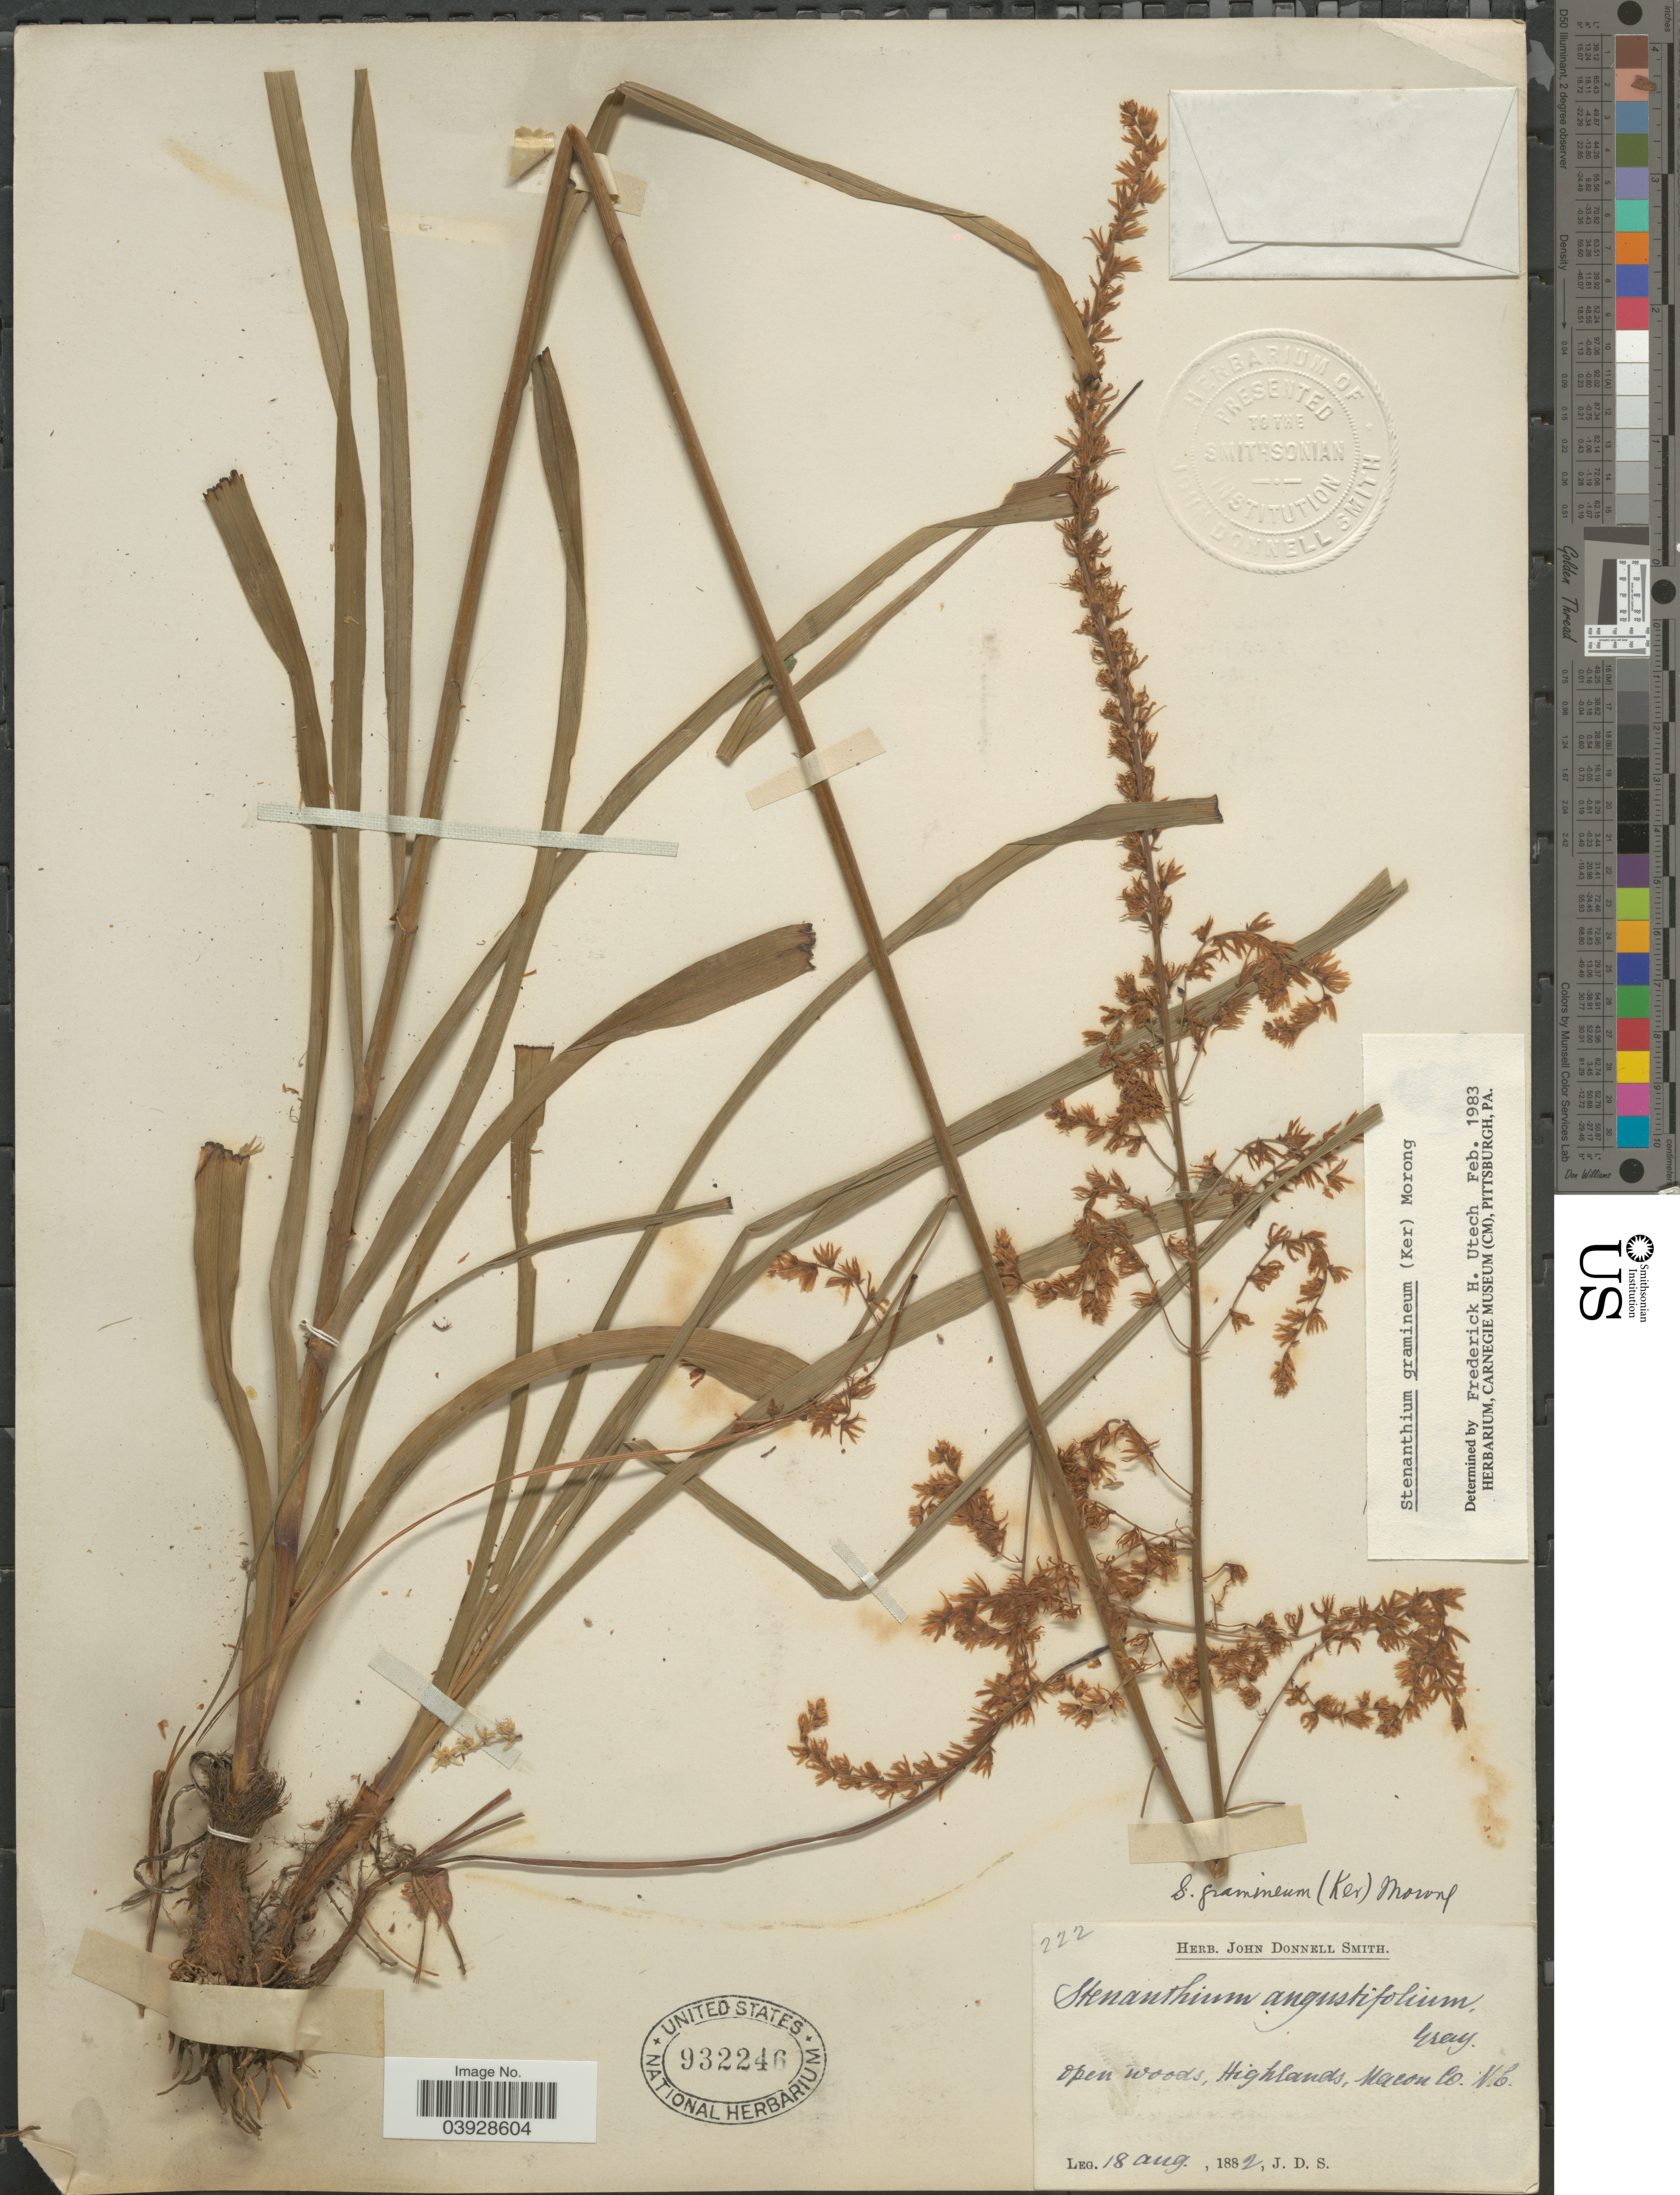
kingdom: Plantae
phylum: Tracheophyta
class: Liliopsida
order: Liliales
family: Melanthiaceae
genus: Stenanthium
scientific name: Stenanthium gramineum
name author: (Ker Gawl.) Morong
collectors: J. Donnell Smith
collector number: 222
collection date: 1882-08-18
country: United States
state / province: North Carolina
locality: Highlands, Macon Co.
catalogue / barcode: US 932246